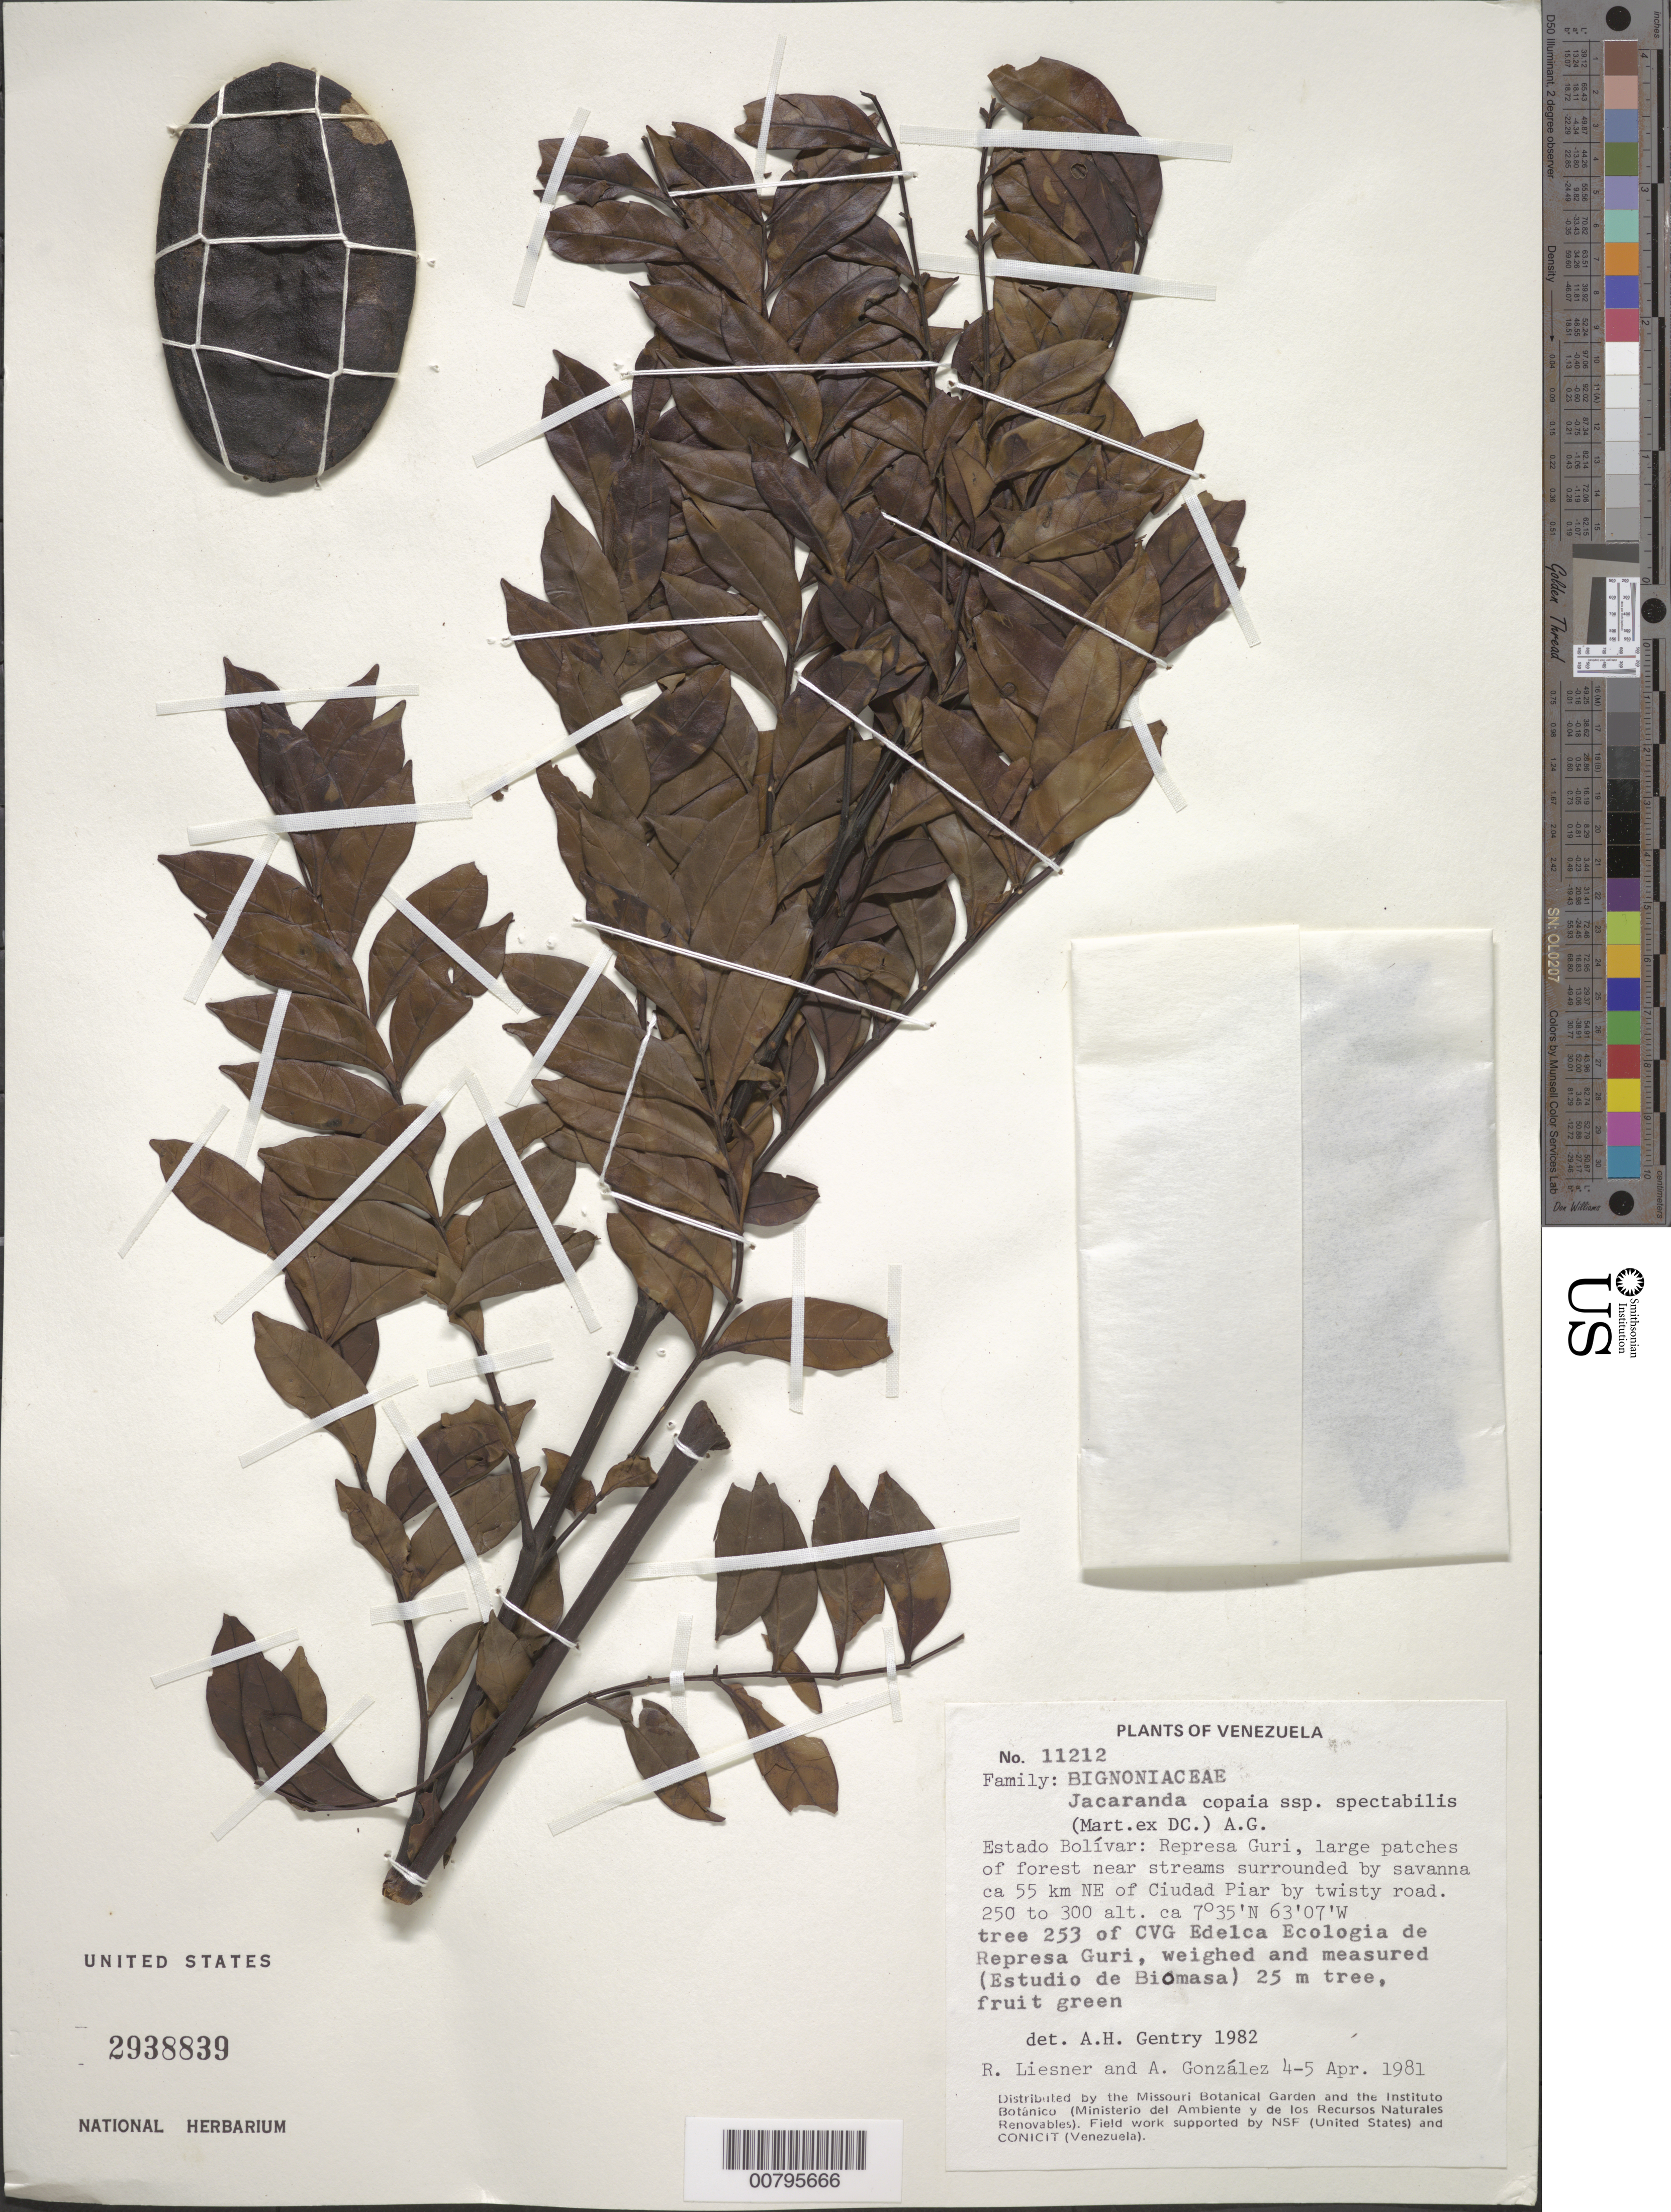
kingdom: Plantae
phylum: Tracheophyta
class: Magnoliopsida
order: Lamiales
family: Bignoniaceae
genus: Jacaranda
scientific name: Jacaranda copaia subsp. spectabilis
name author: (Mart. ex DC.) A.H. Gentry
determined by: Gentry, A. H.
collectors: R. L. Liesner & A. C. González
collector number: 11212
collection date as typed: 4-Apr-81 to 5-Apr-81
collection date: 1981-04-04/1981-04-05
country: Venezuela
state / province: Bolívar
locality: Represa Guri, ca 55 km NE of Ciudad Piar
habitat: Large patches of forest near streams surrounded by savanna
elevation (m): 250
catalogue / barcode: US 2938839